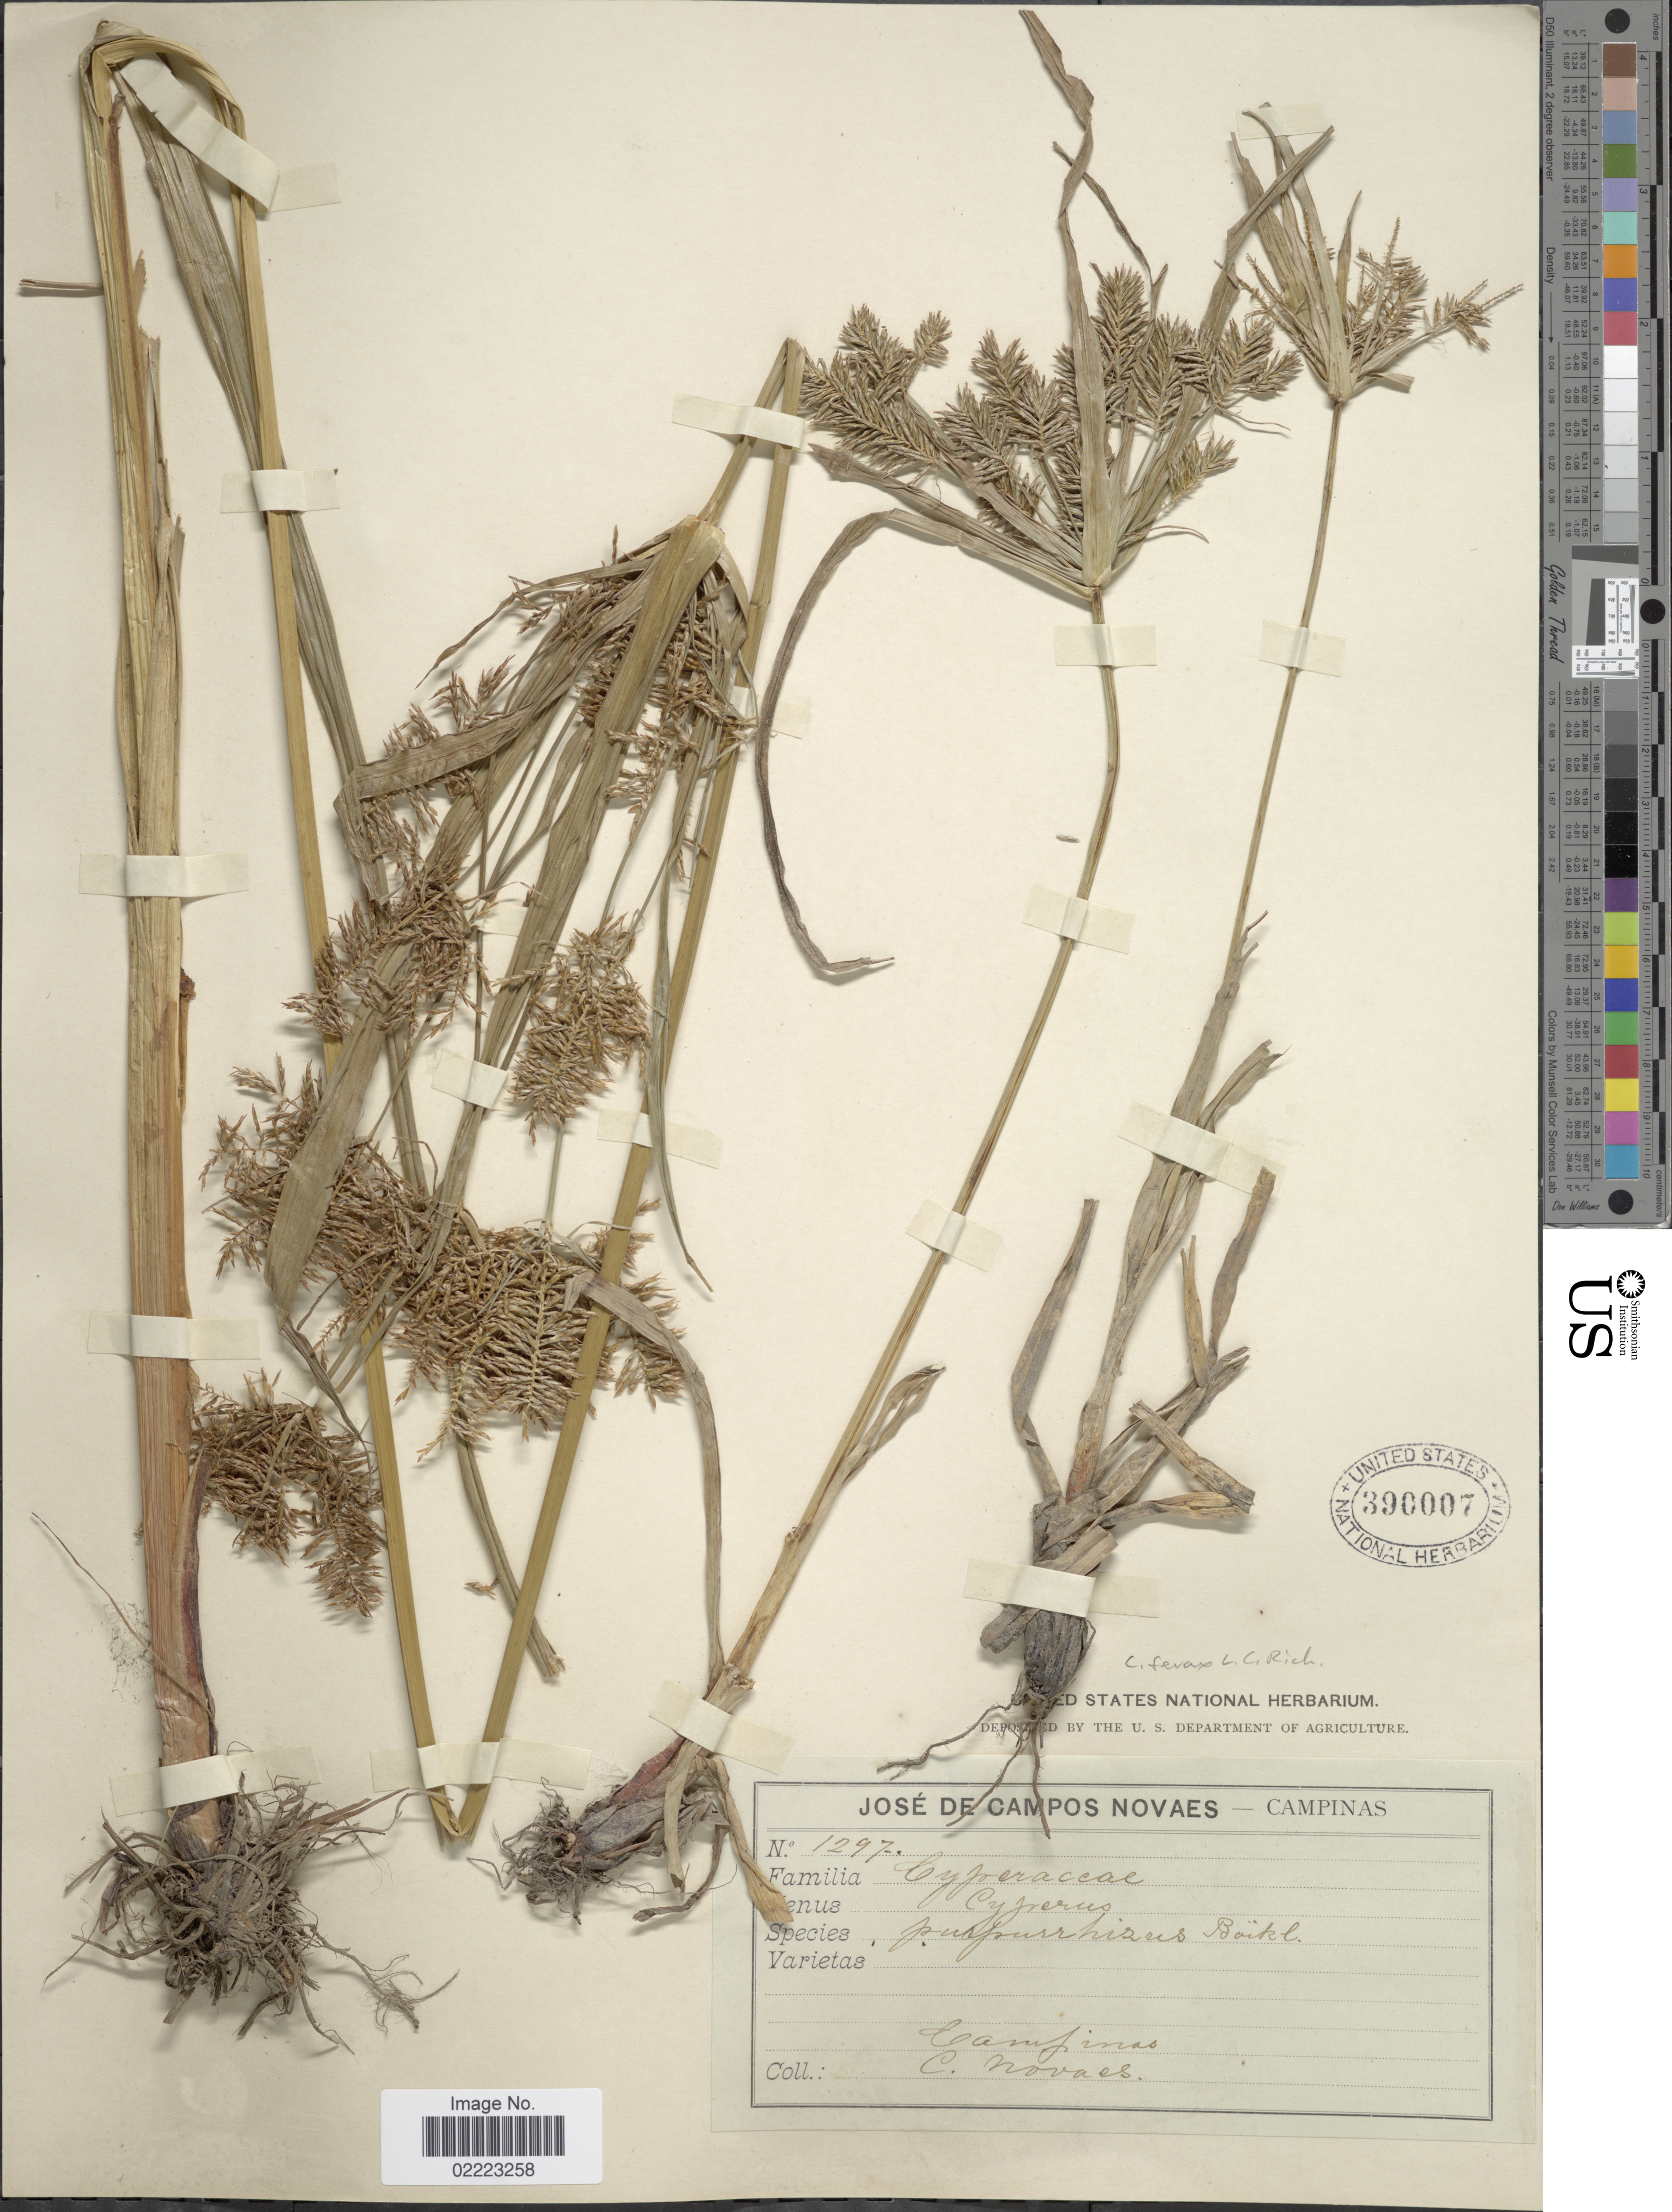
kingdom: Plantae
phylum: Tracheophyta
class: Liliopsida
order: Poales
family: Cyperaceae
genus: Cyperus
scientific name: Cyperus odoratus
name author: L.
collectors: C. Novaes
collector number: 1297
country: Brazil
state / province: Sao Paulo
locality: Campinas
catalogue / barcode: US 390007